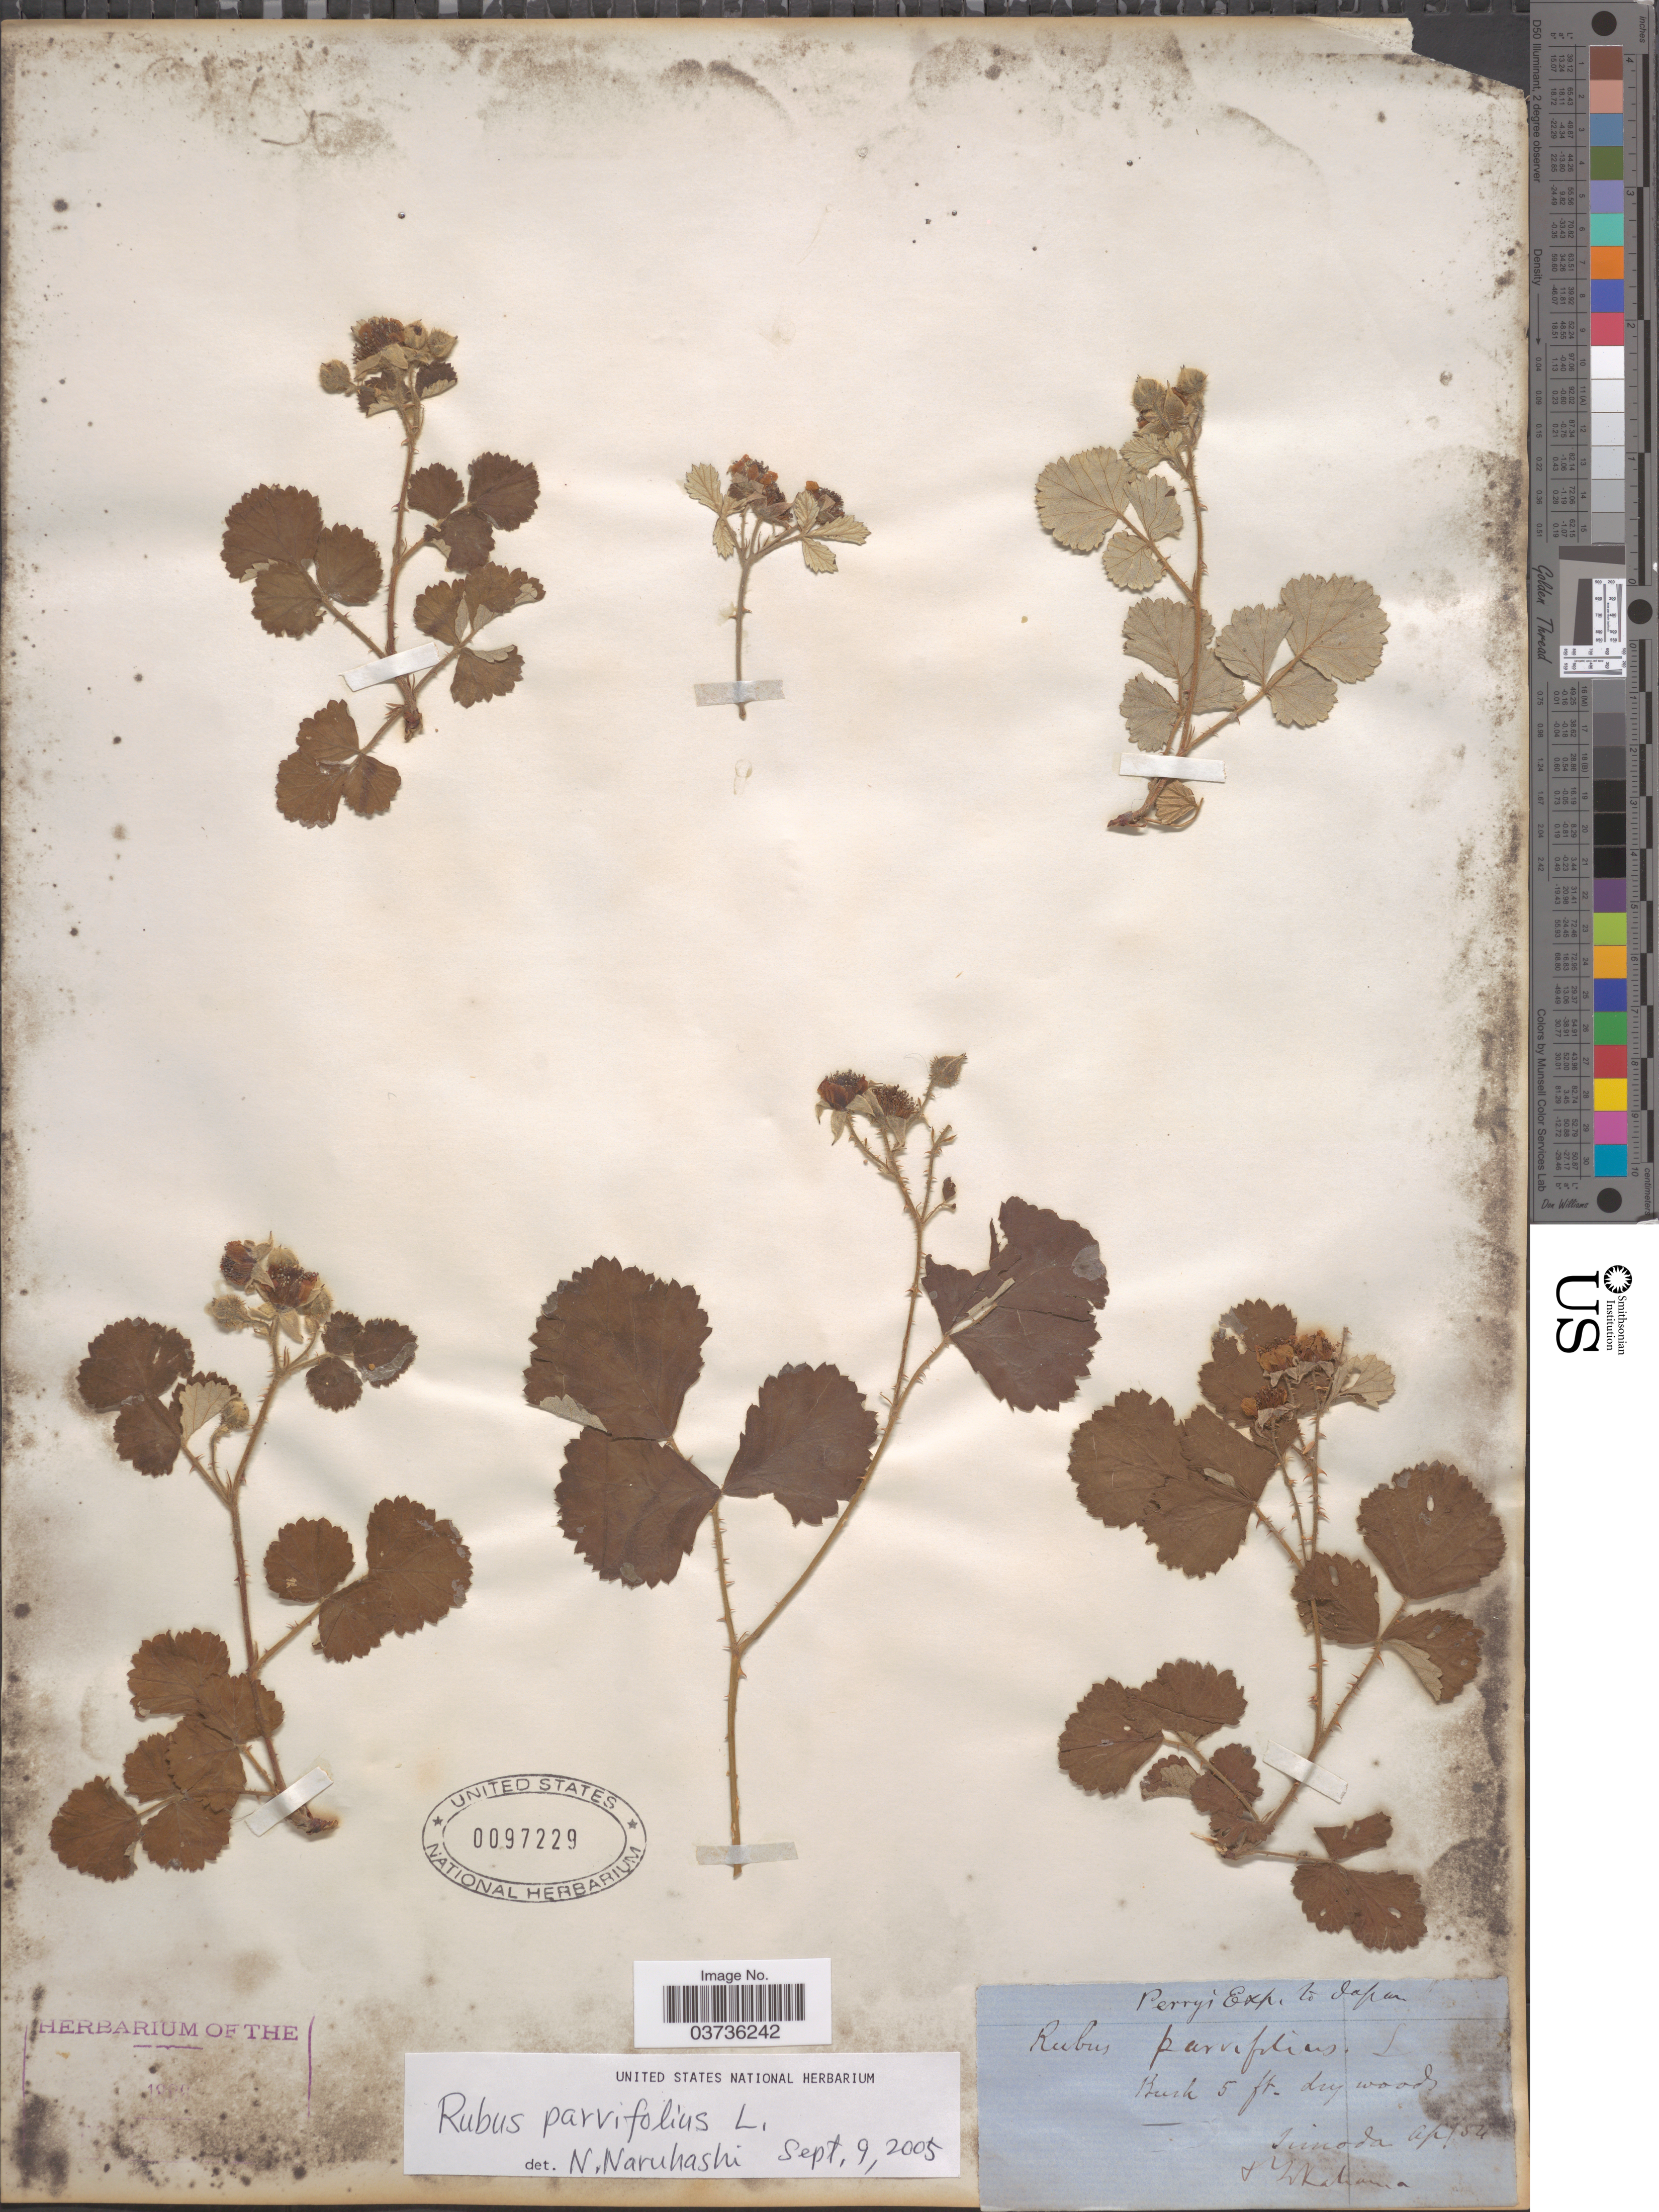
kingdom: Plantae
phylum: Tracheophyta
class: Magnoliopsida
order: Rosales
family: Rosaceae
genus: Rubus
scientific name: Rubus parvifolius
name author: L.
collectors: -- Perry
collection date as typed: Transcribed d/m/y: /4/54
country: Japan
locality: Simoda & Yokohama.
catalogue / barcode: US 97229